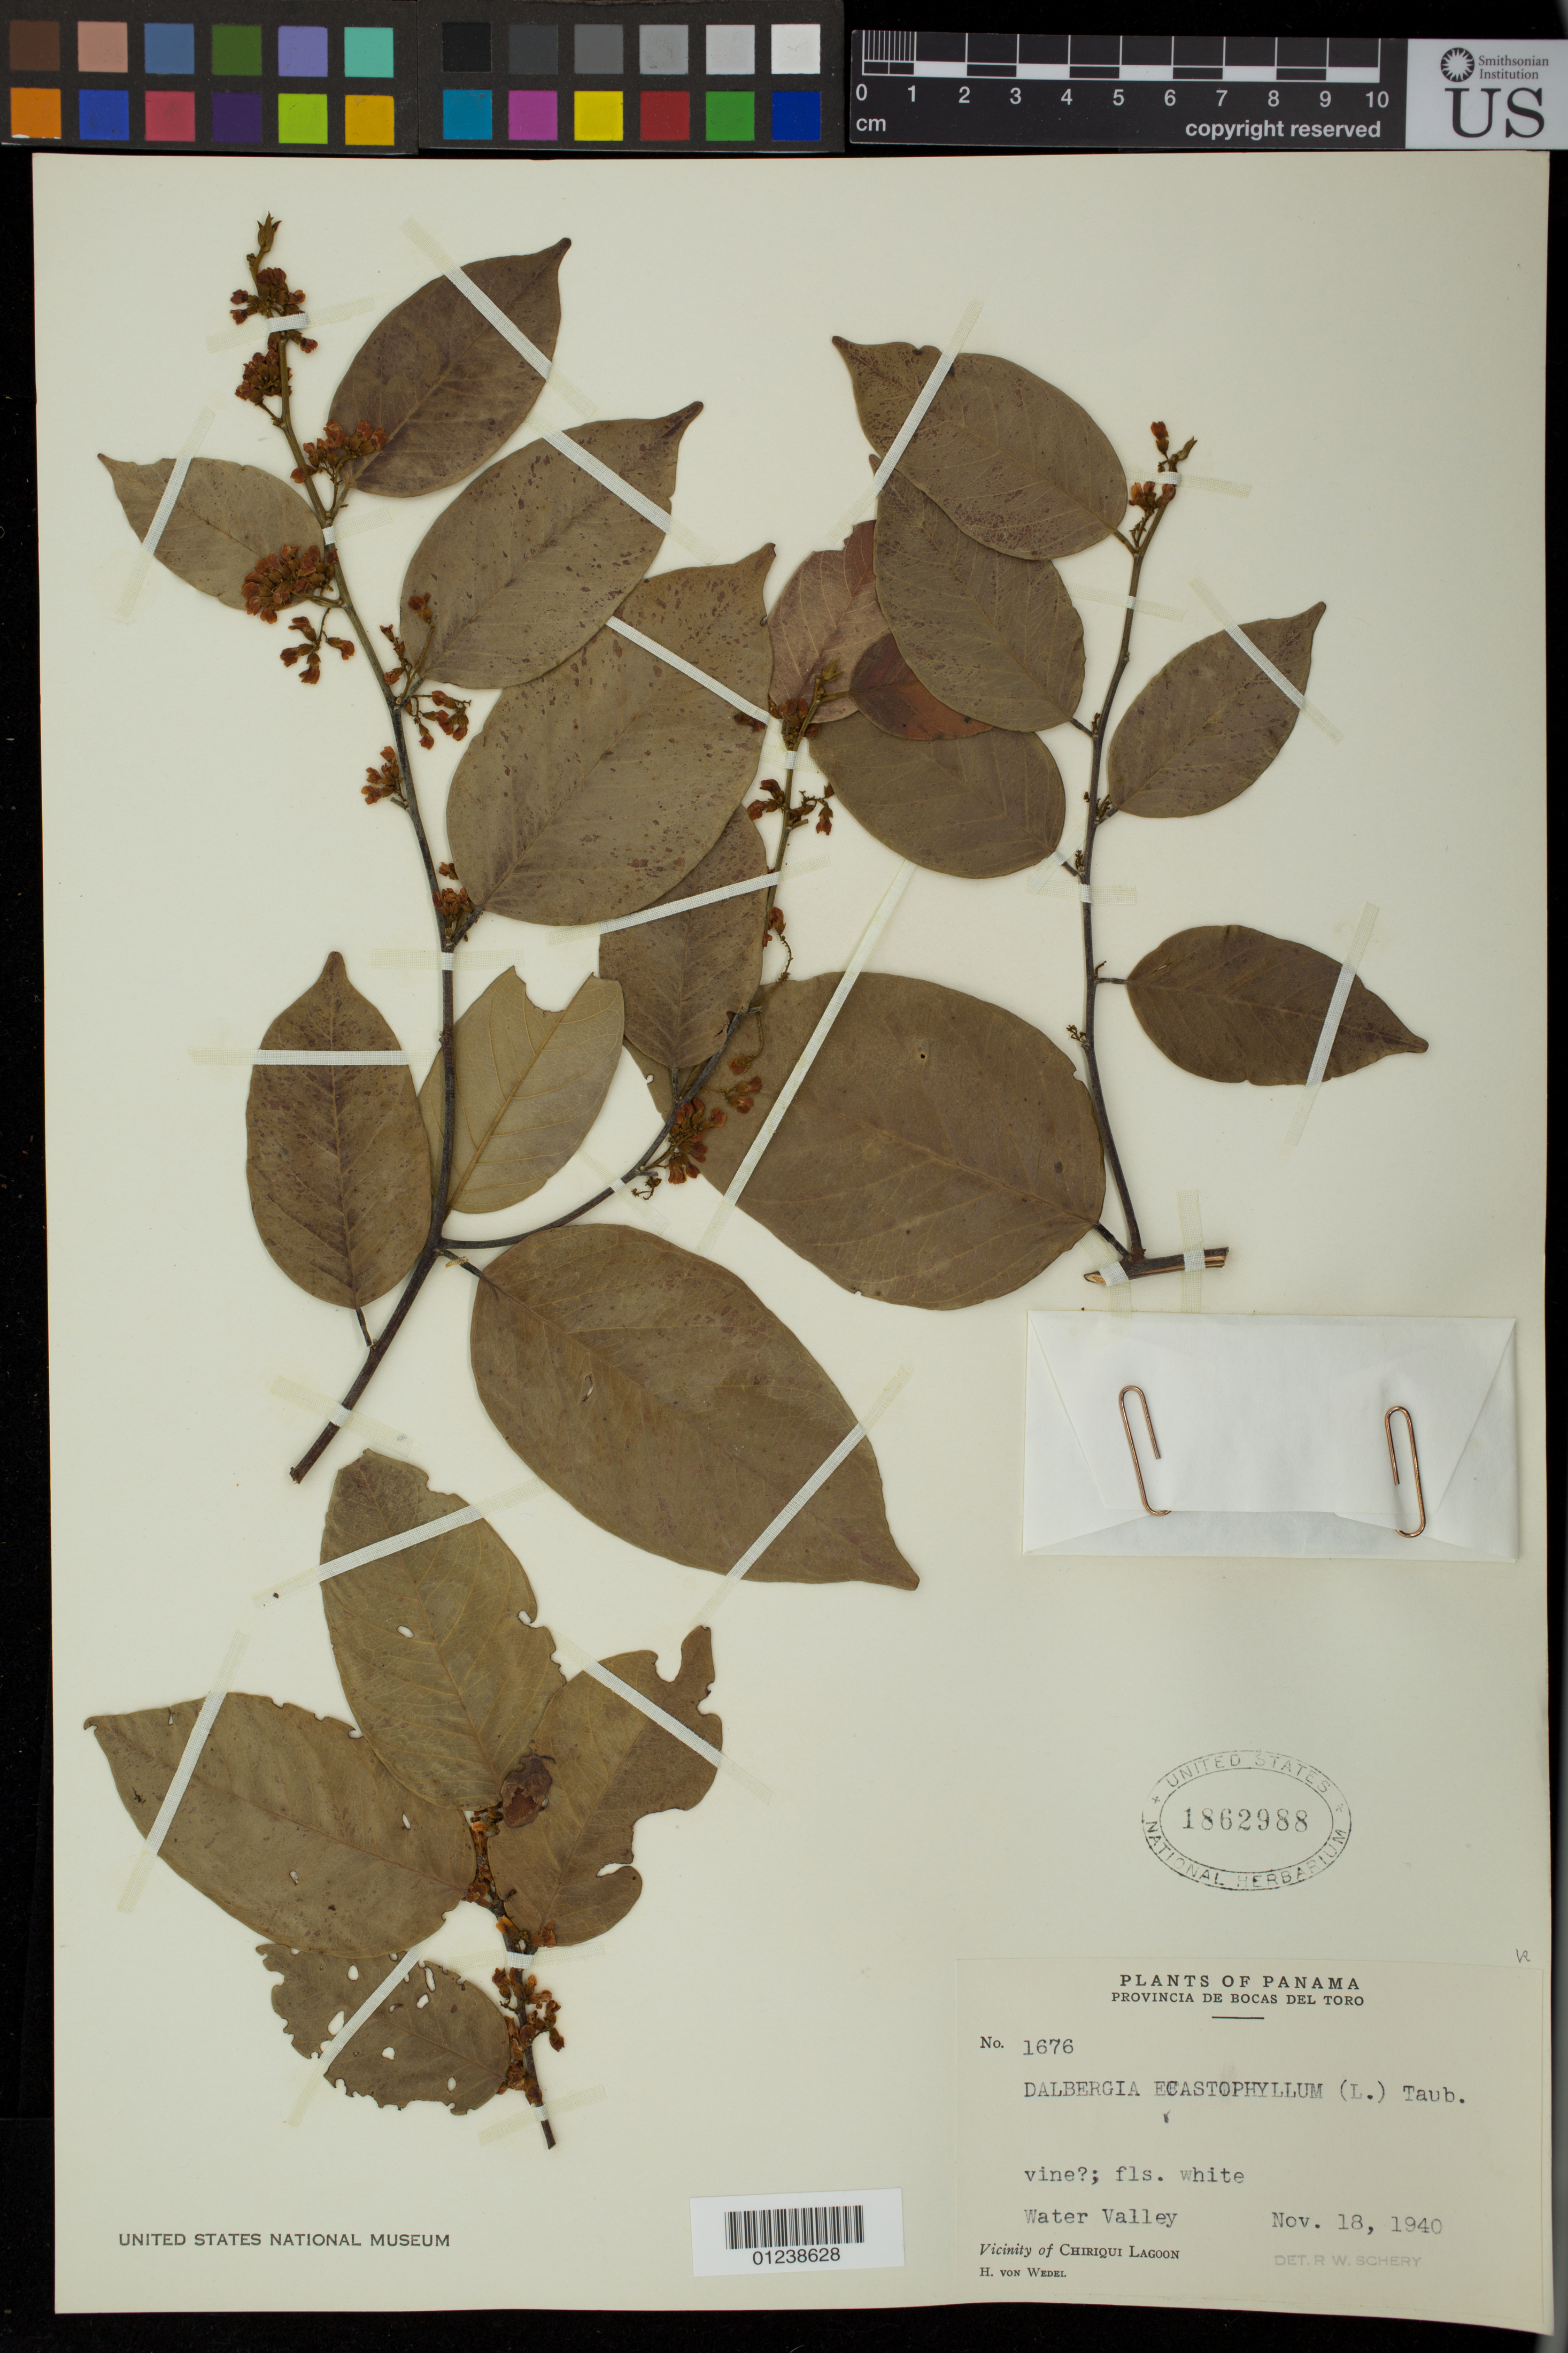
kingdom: Plantae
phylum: Tracheophyta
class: Magnoliopsida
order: Fabales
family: Fabaceae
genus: Dalbergia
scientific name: Dalbergia ecastaphyllum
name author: (L.) Taub.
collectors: H. von Wedel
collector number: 1676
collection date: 1940-11-18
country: Panama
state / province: Bocas del Toro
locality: Water Valley - vicinity of Chiriqui Lagoon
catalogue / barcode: US 1862988